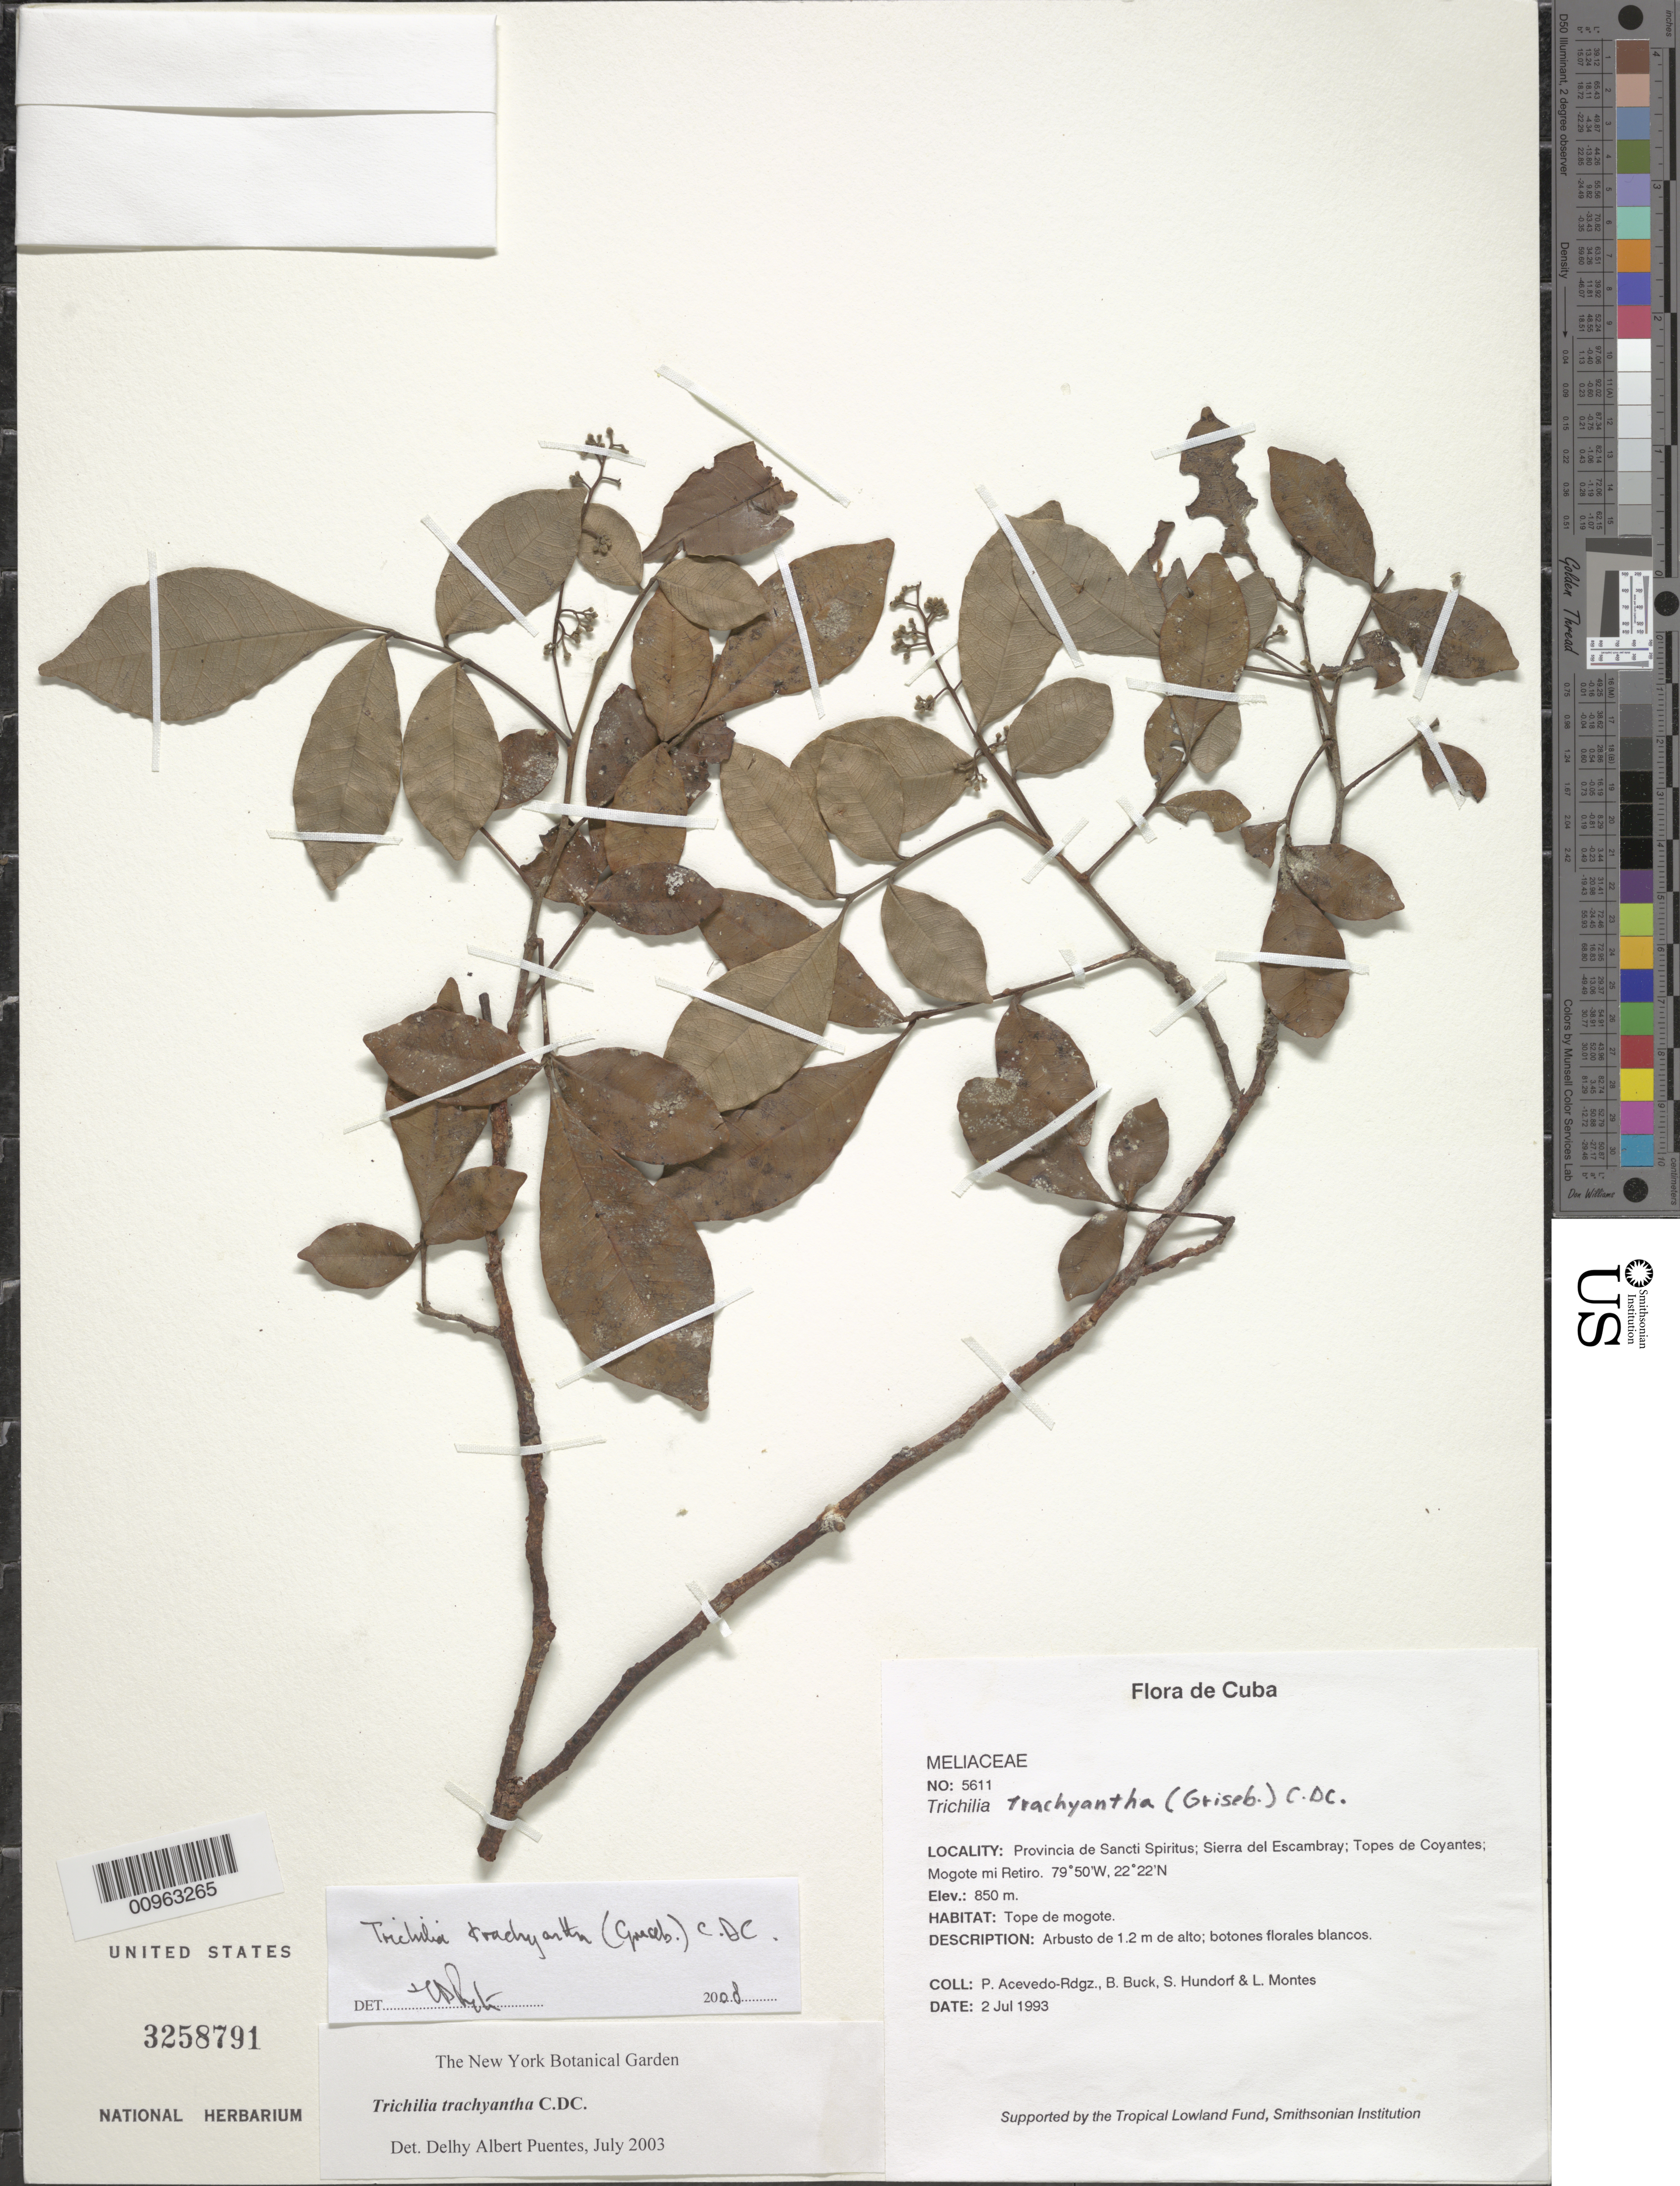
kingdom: Plantae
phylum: Tracheophyta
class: Magnoliopsida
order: Sapindales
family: Meliaceae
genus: Trichilia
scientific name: Trichilia trachyantha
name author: (Griseb.) C. DC.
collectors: P. Acevedo-Rodr., B. Buck, S. Hundorf & L. Montes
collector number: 5611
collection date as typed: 02 Jul 1993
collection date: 1993-07-02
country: Cuba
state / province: Sancti Spiritus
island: Cuba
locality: Sierra de Escambray, Topes de Coyantes, Mogote mi Retiro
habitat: Tope de mogote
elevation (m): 850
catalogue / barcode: US 3258791